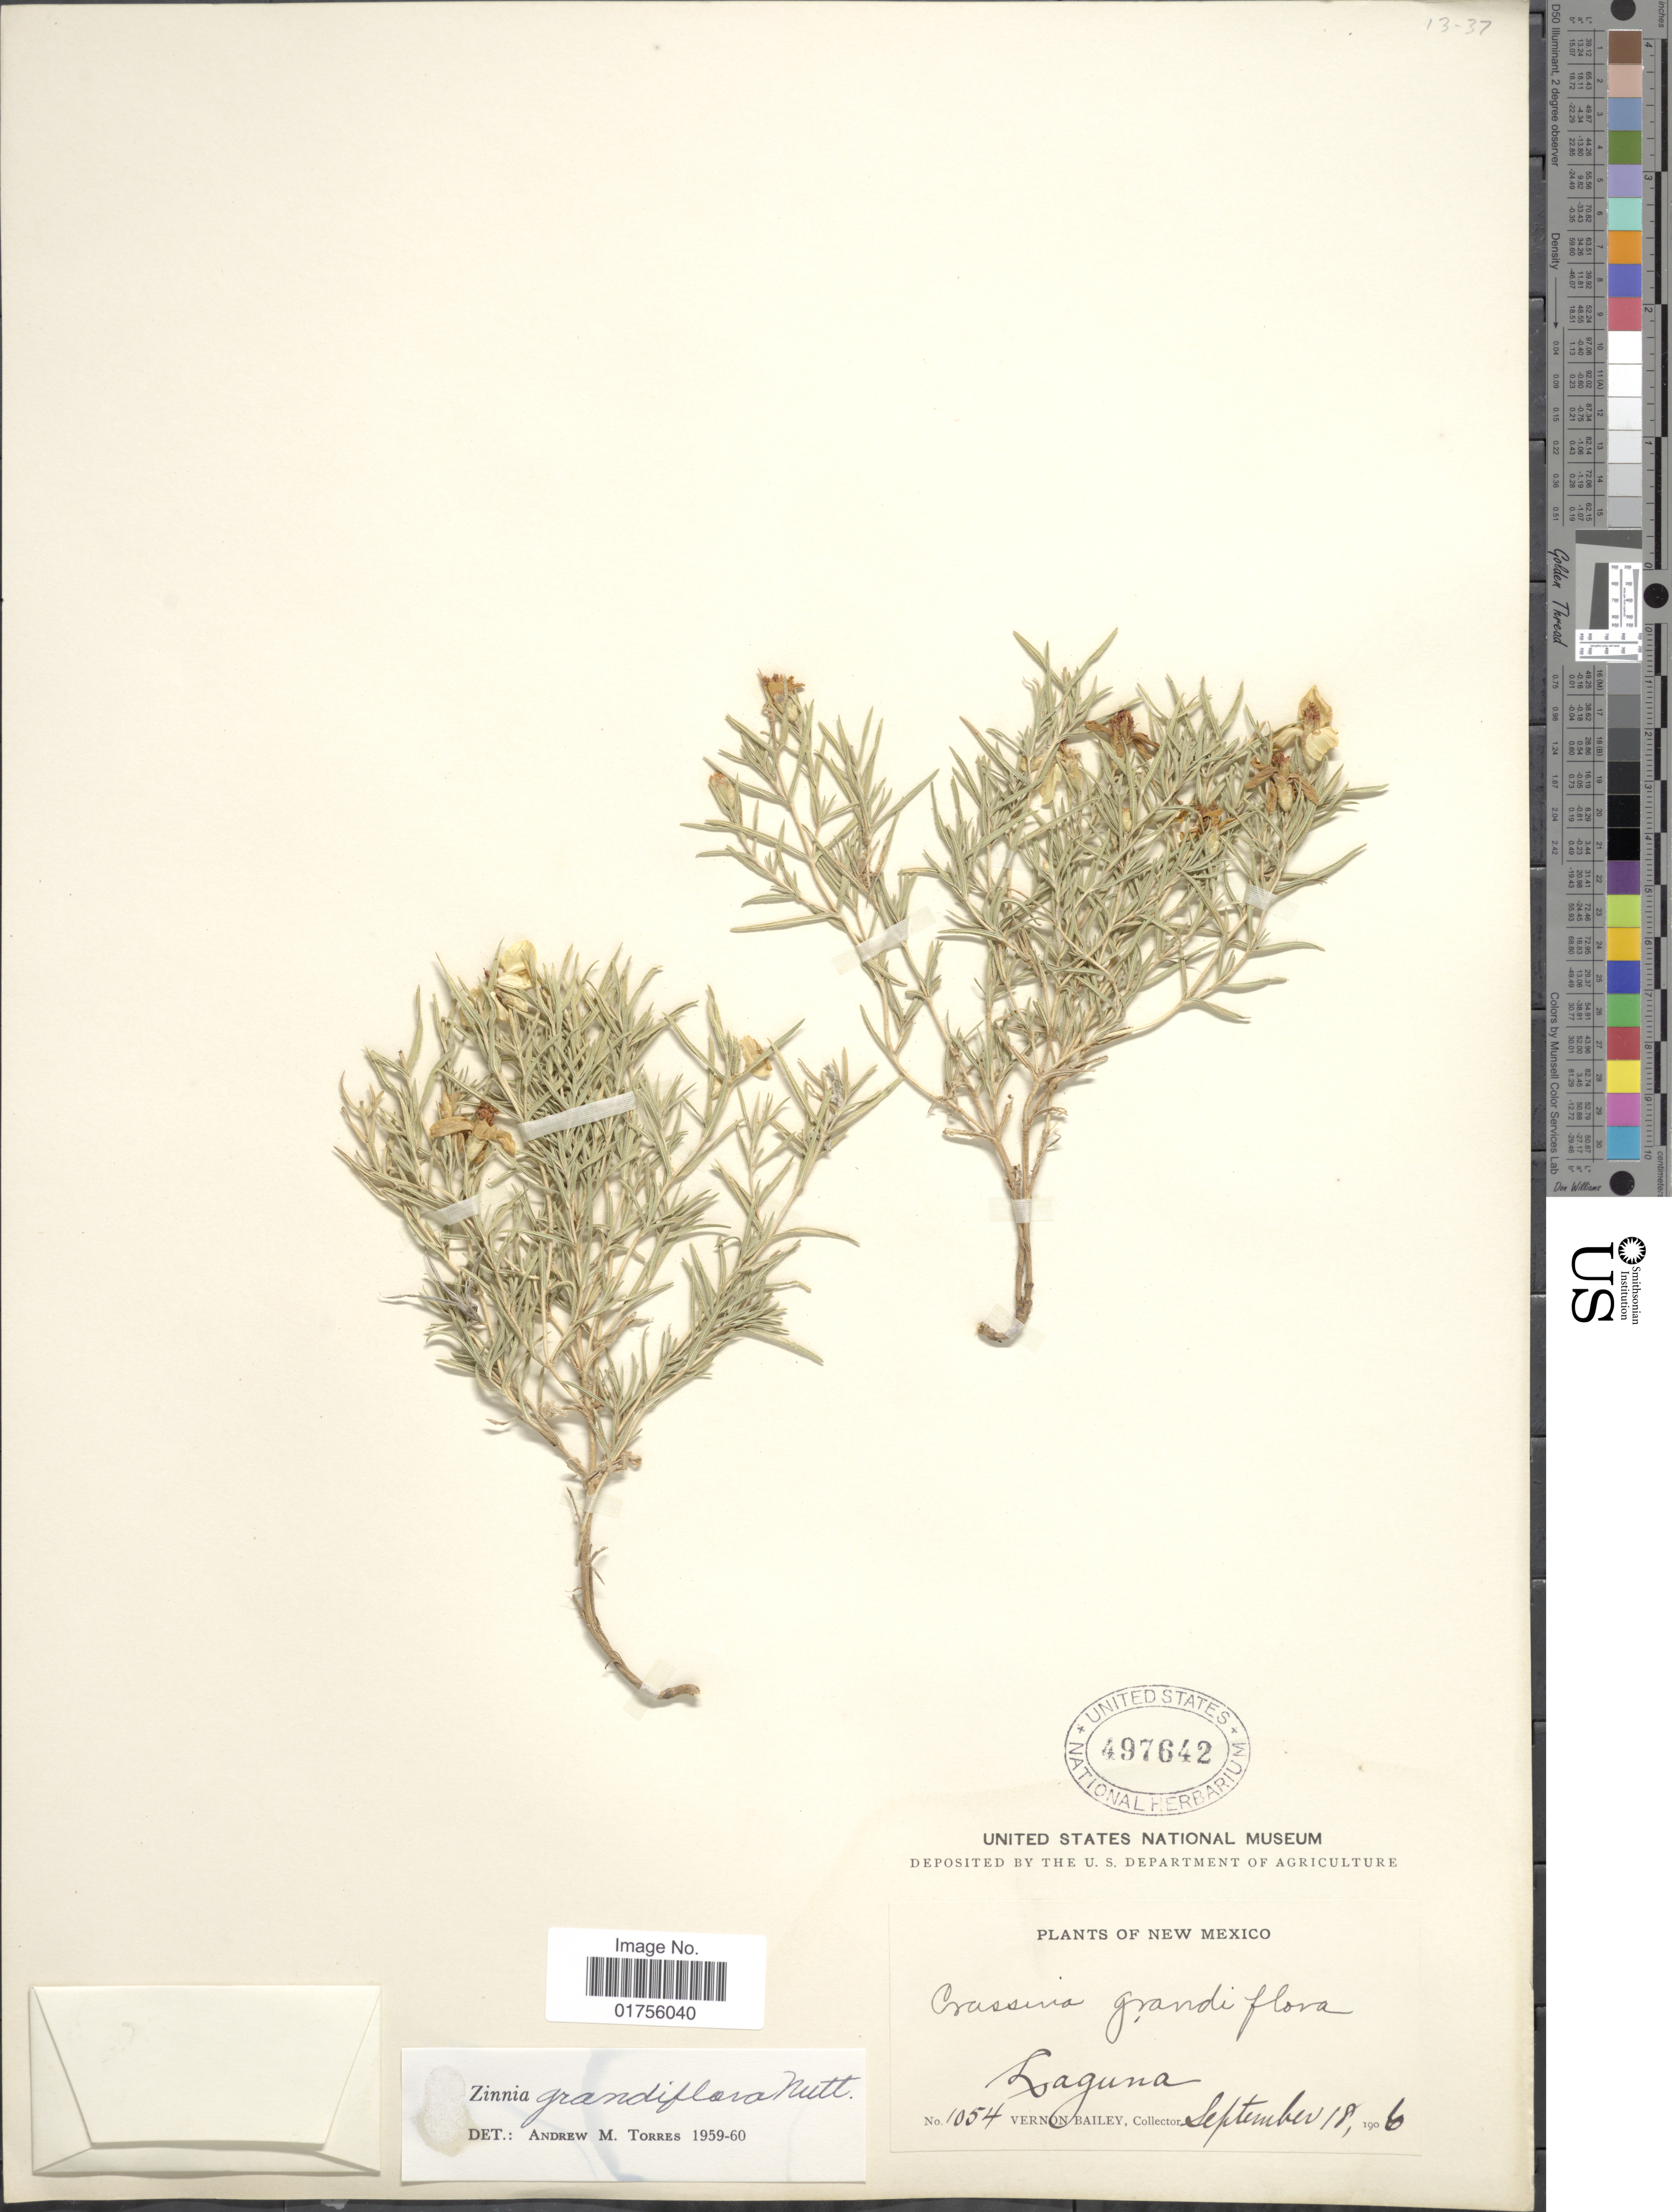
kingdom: Plantae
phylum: Tracheophyta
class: Magnoliopsida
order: Asterales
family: Asteraceae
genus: Zinnia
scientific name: Zinnia grandiflora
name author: Nutt.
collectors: V. O. Bailey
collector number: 1054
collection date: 1906-09-18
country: United States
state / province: New Mexico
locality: Laguna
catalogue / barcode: US 497642